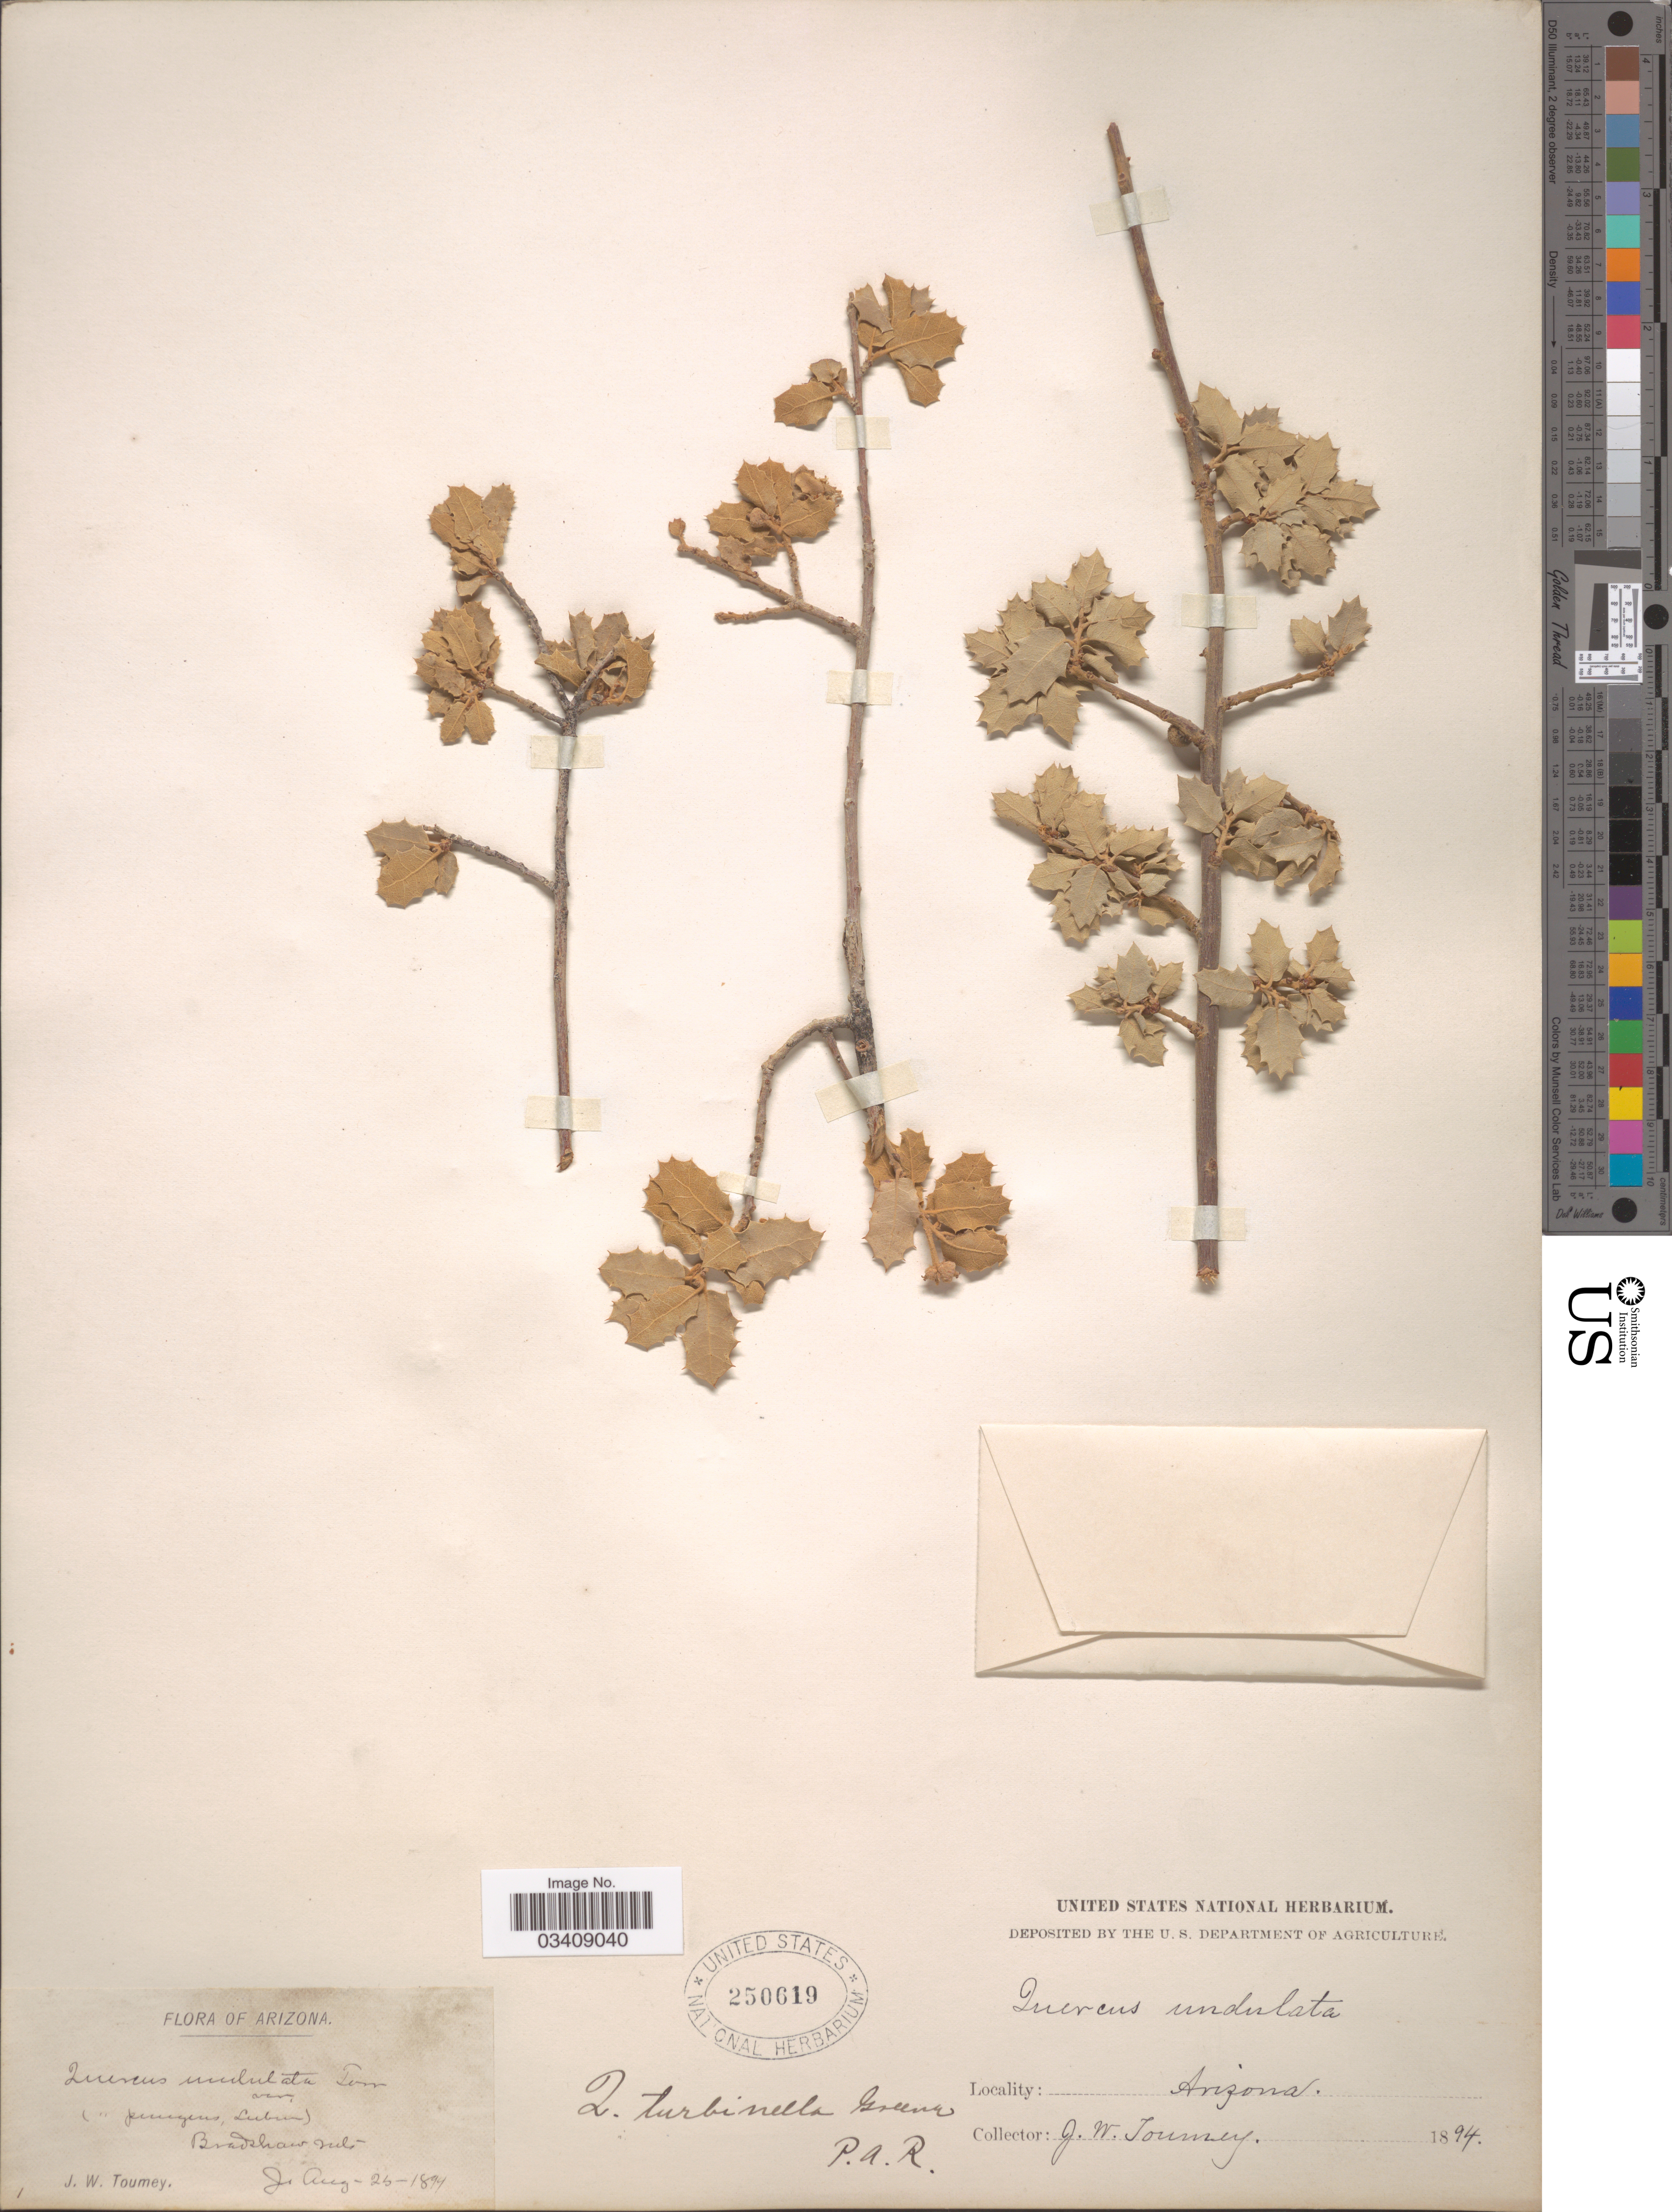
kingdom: Plantae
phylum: Tracheophyta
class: Magnoliopsida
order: Fagales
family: Fagaceae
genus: Quercus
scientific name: Quercus turbinella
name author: Greene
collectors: J. W. Toumey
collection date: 1894-08-25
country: United States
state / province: Arizona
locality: Bradshaw Mts.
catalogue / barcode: US 250619